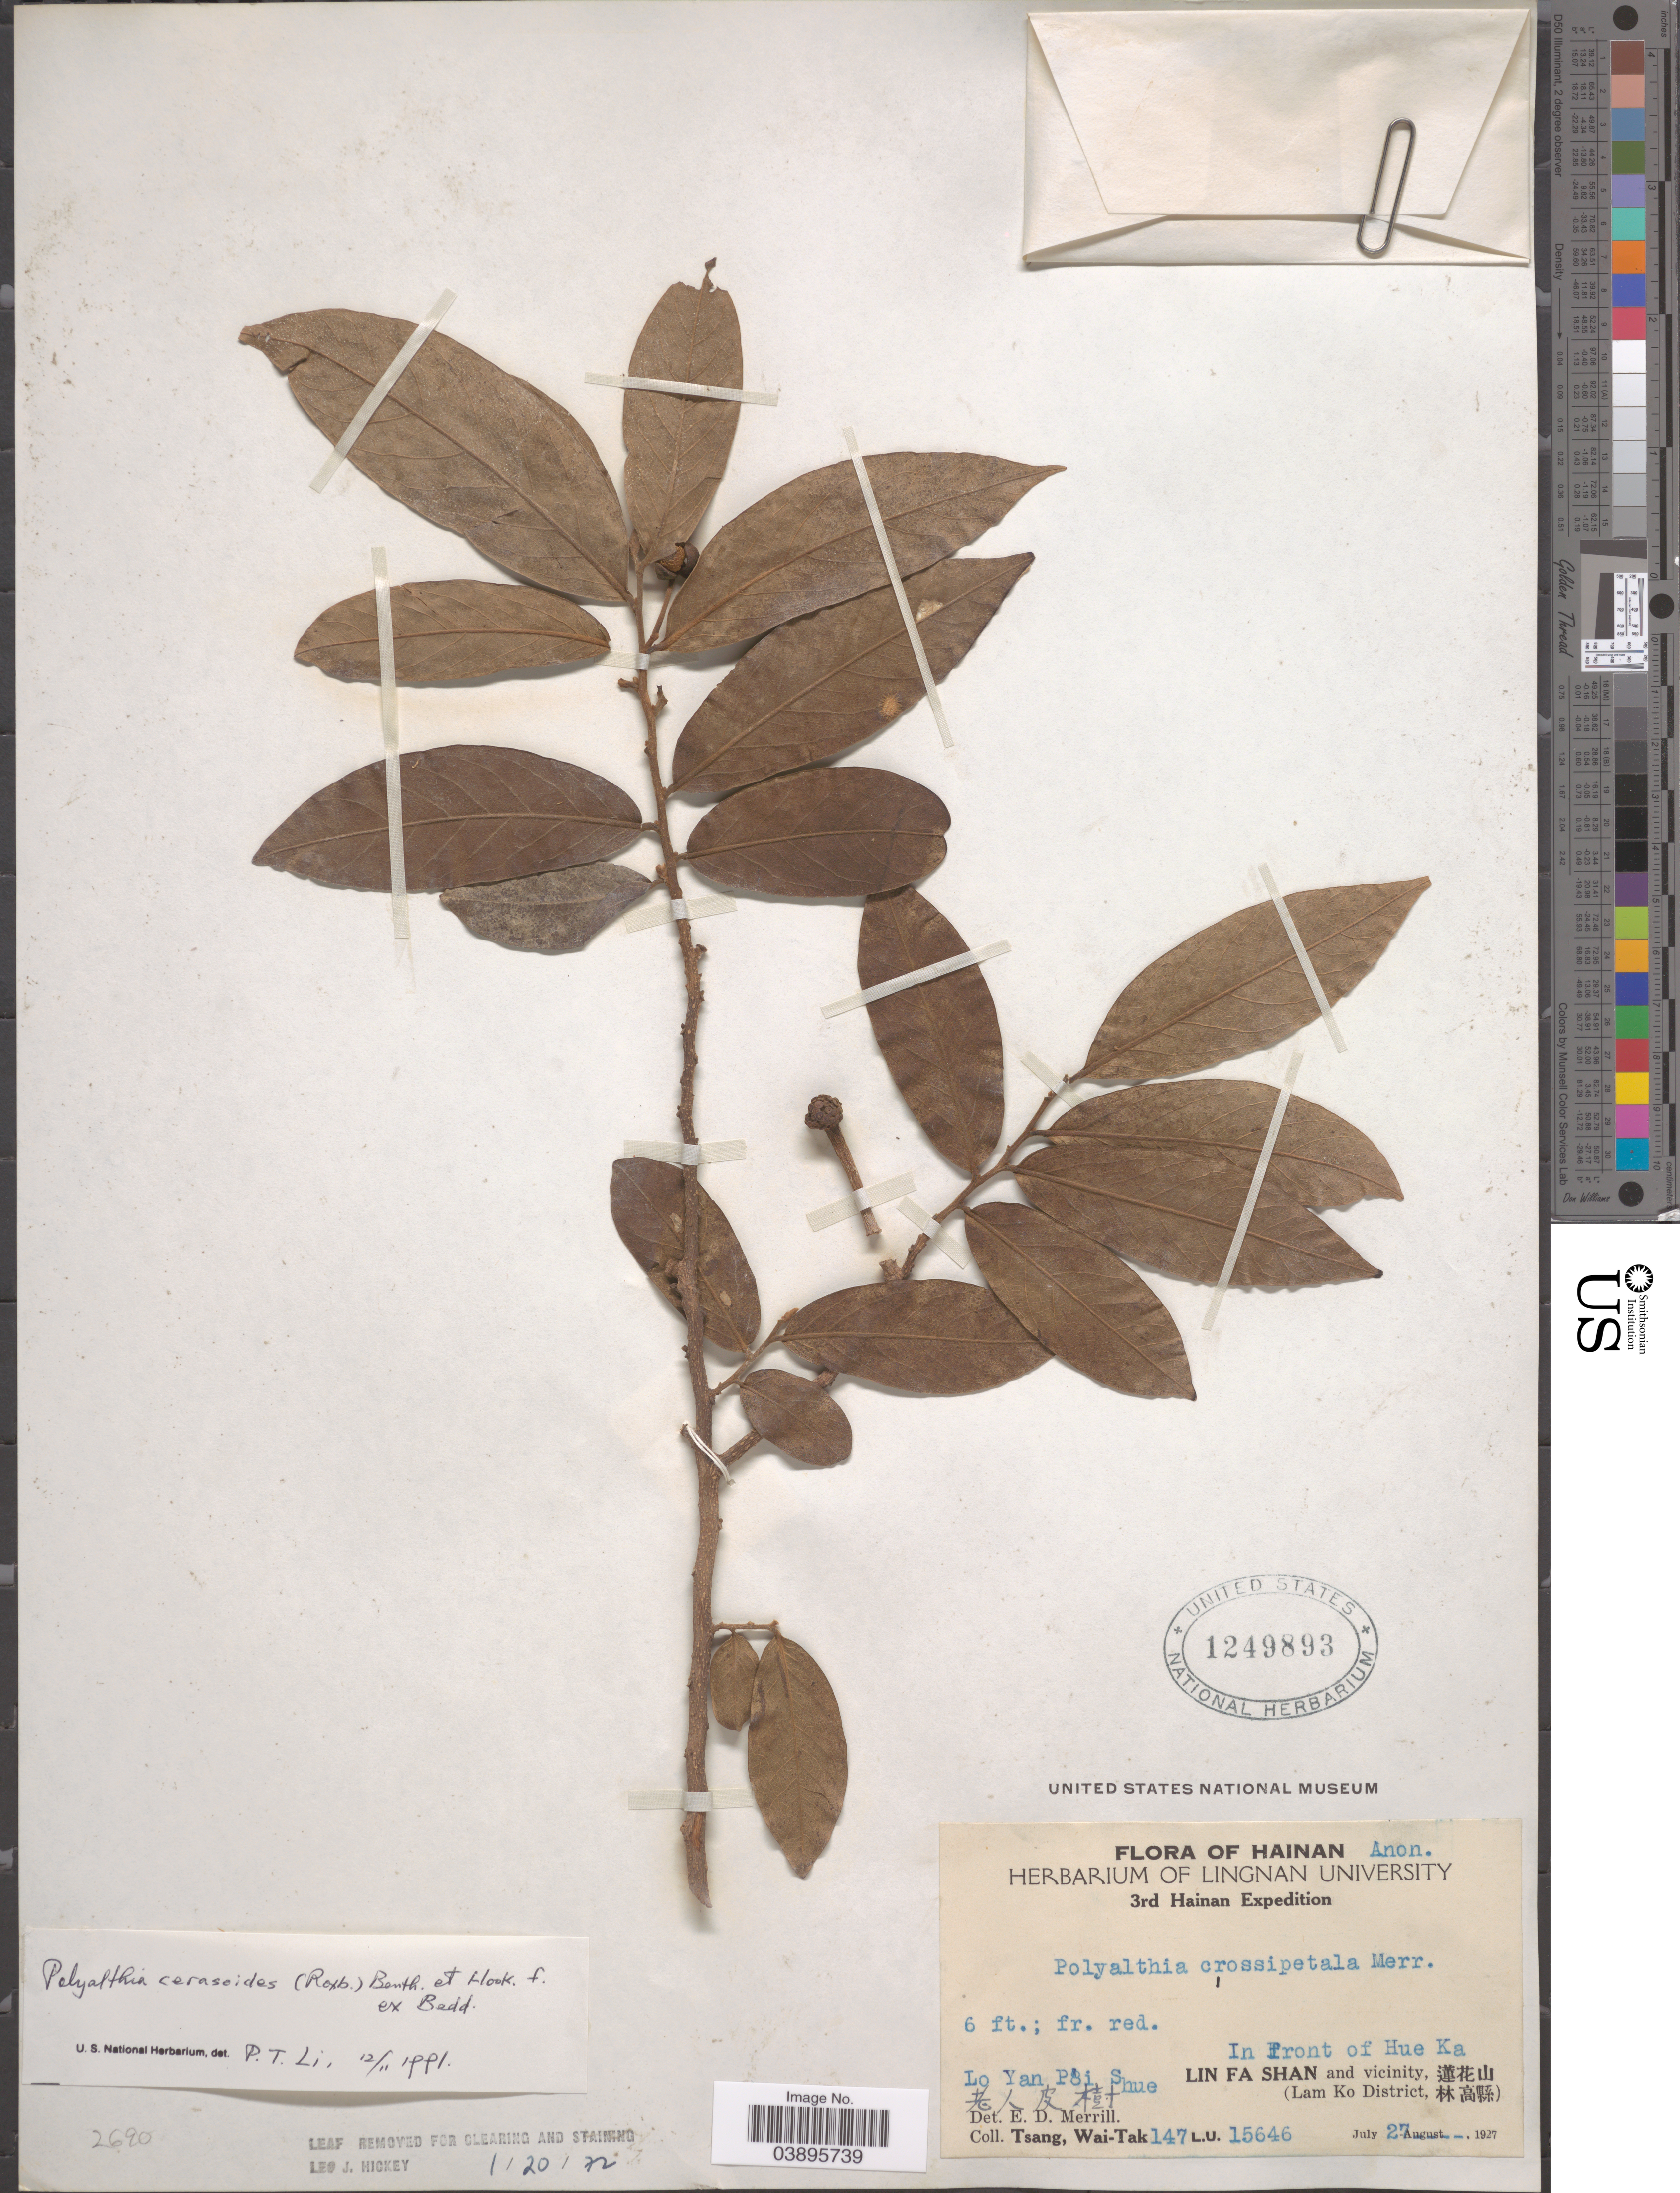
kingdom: Plantae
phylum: Tracheophyta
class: Magnoliopsida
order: Magnoliales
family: Annonaceae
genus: Polyalthia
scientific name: Polyalthia cerasoides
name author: (Roxb.) Benth. et al.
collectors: W. T. Tsang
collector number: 147L.U.15646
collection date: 1927-07-27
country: China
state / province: Hainan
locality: Lo Yan P'i Shue. [interpreted] X. In front of Hue Ka. Lin Fa Shan and vicinity, X. (Lam Ko District, X).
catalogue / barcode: US 1249893